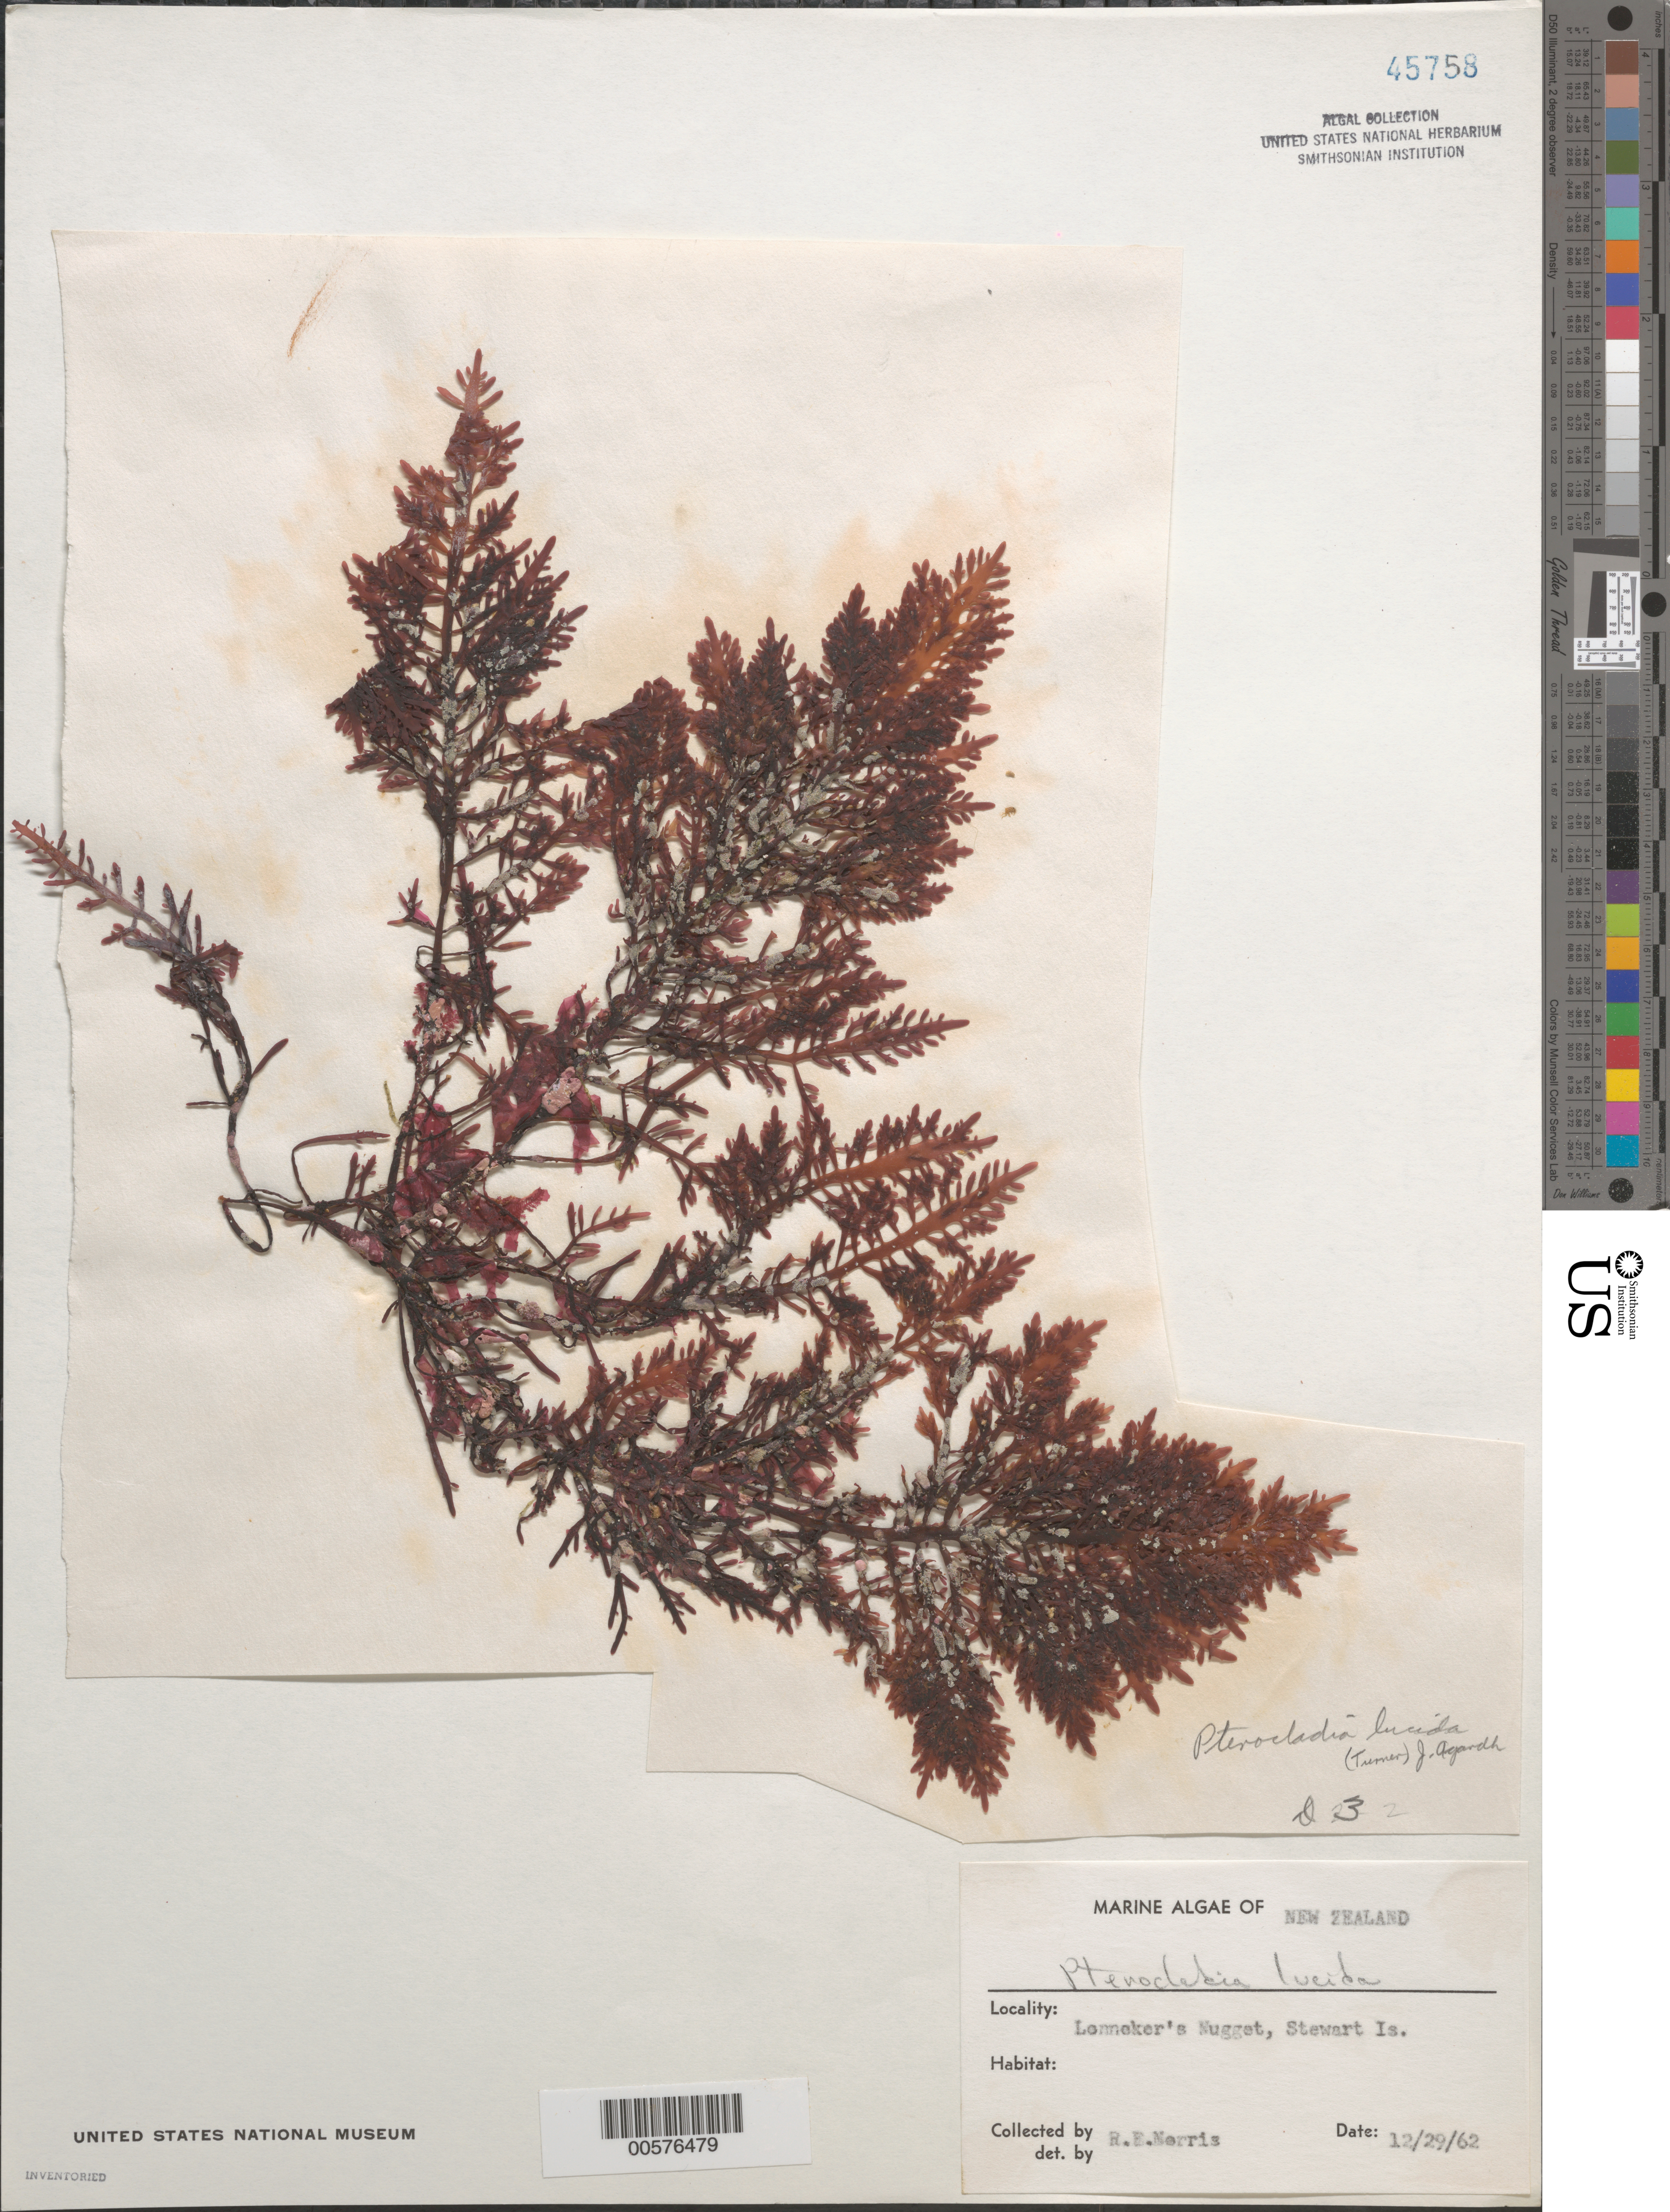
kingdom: Plantae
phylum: Rhodophyta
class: Florideophyceae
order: Gelidiales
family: Pterocladiaceae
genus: Pterocladia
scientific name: Pterocladia lucida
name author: (R. Br. ex Turner) J. Agardh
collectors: R. E. Norris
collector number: D3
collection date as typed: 29 Dec 1962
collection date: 1962-12-29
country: New Zealand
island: Stewart Island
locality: Lonneker's Nugget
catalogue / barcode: US 45758